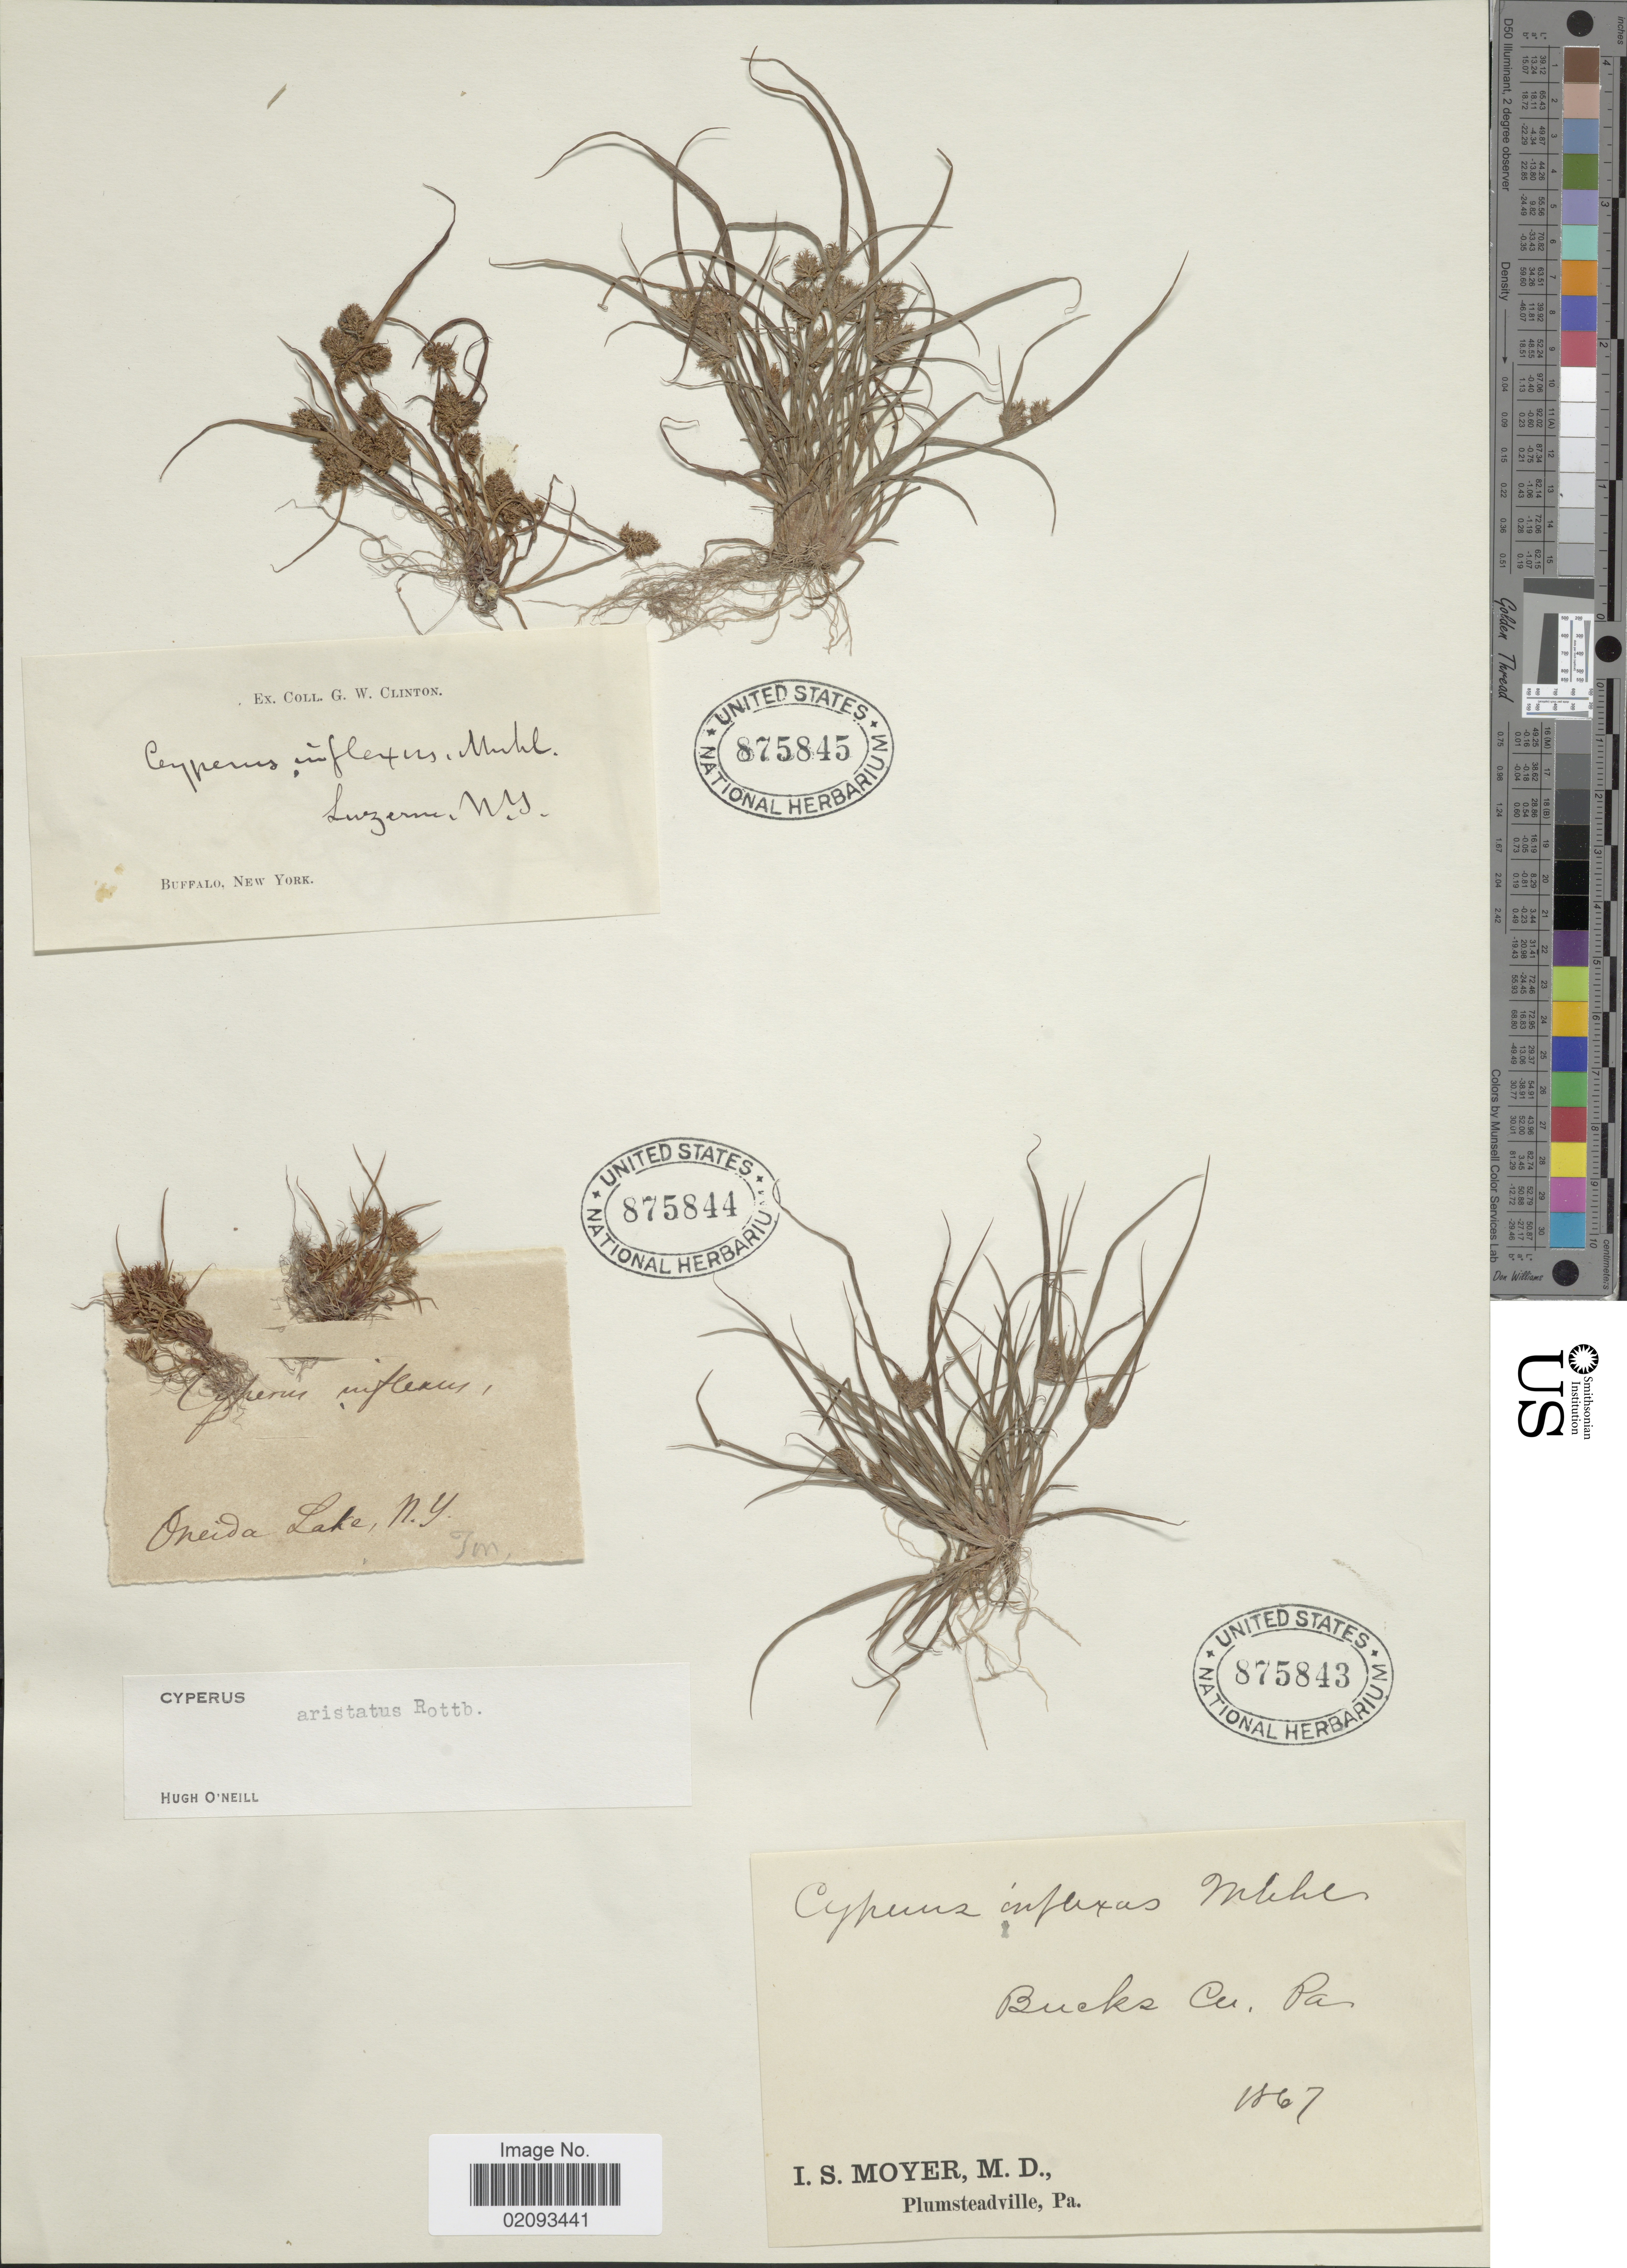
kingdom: Plantae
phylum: Tracheophyta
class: Liliopsida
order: Poales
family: Cyperaceae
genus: Cyperus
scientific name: Cyperus squarrosus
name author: L.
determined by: Strong, Mark T., (BOT), Smithsonian Institution - National Museum of Natural History (UNITED STATES)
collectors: G. W. Clinton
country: United States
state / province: New York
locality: Luzerne, N.Y., Buffalo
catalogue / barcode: US 875845